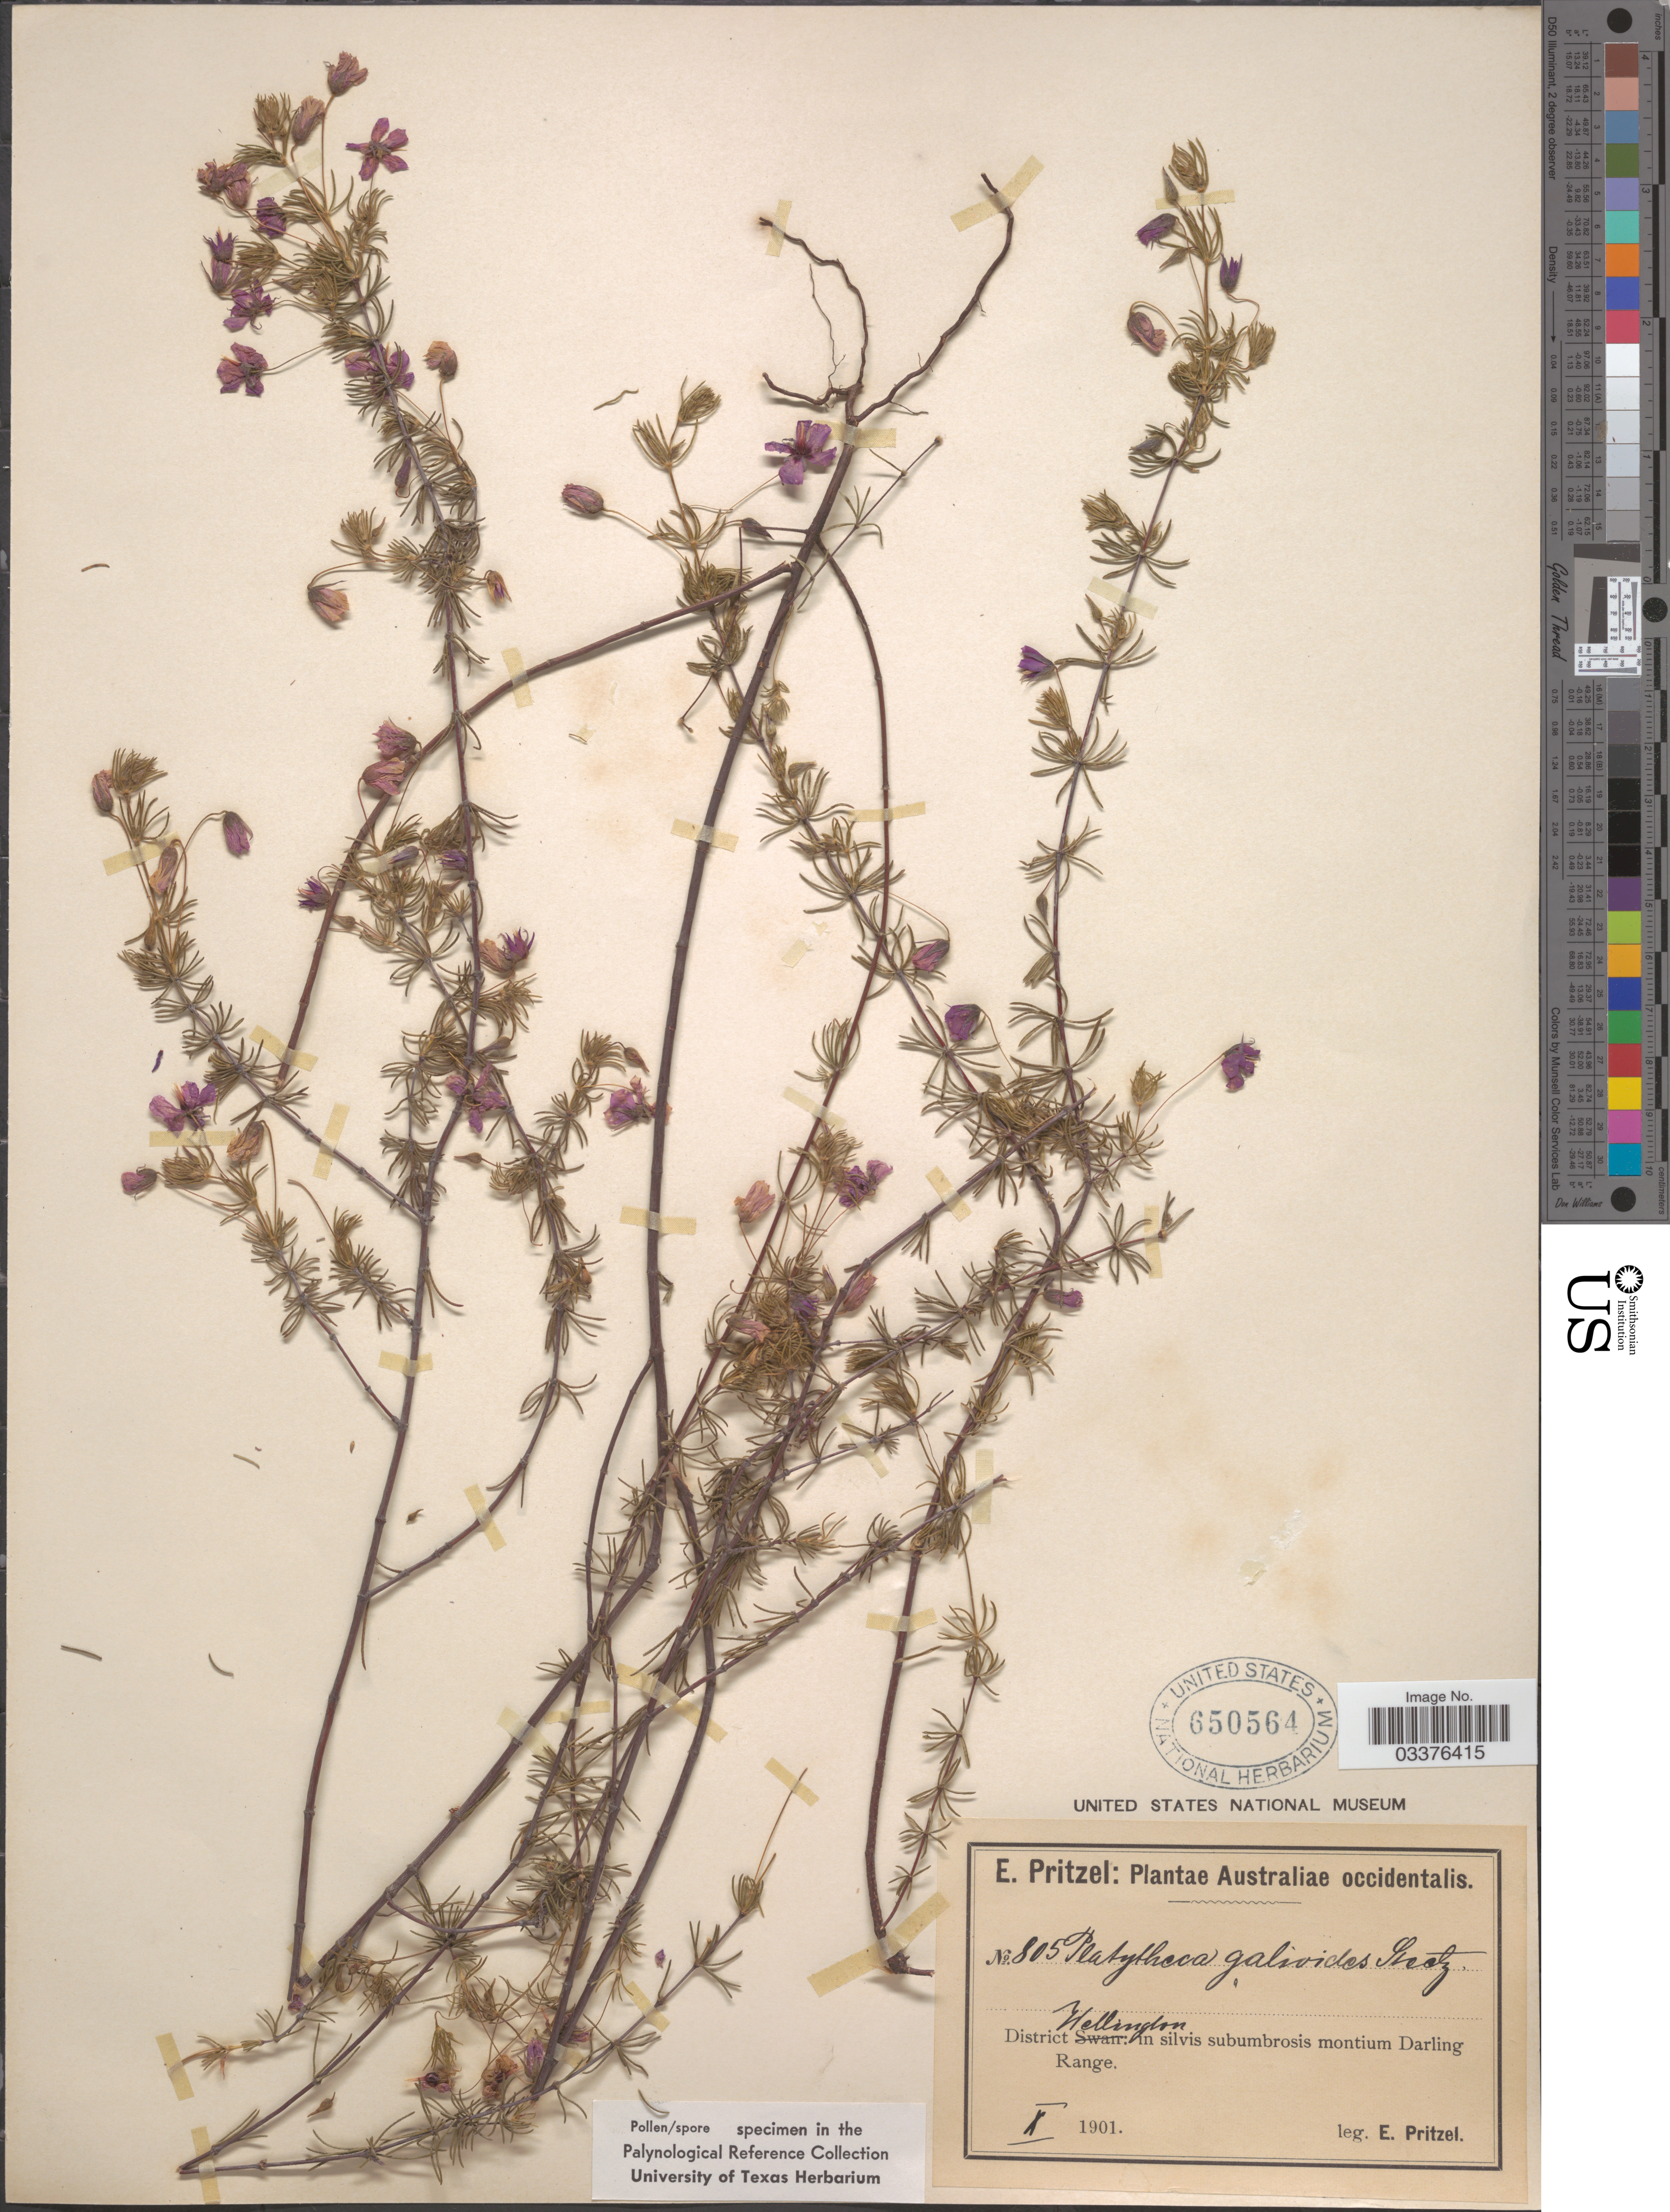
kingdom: Plantae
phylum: Tracheophyta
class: Magnoliopsida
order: Oxalidales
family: Elaeocarpaceae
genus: Platytheca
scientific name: Platytheca galioides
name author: Steetz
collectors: E. G. Pritzel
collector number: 805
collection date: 1901-10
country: Australia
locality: Australiae occidentalis. District Wellington: in silvis subumbrosis montium Darling Range.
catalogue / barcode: US 650564